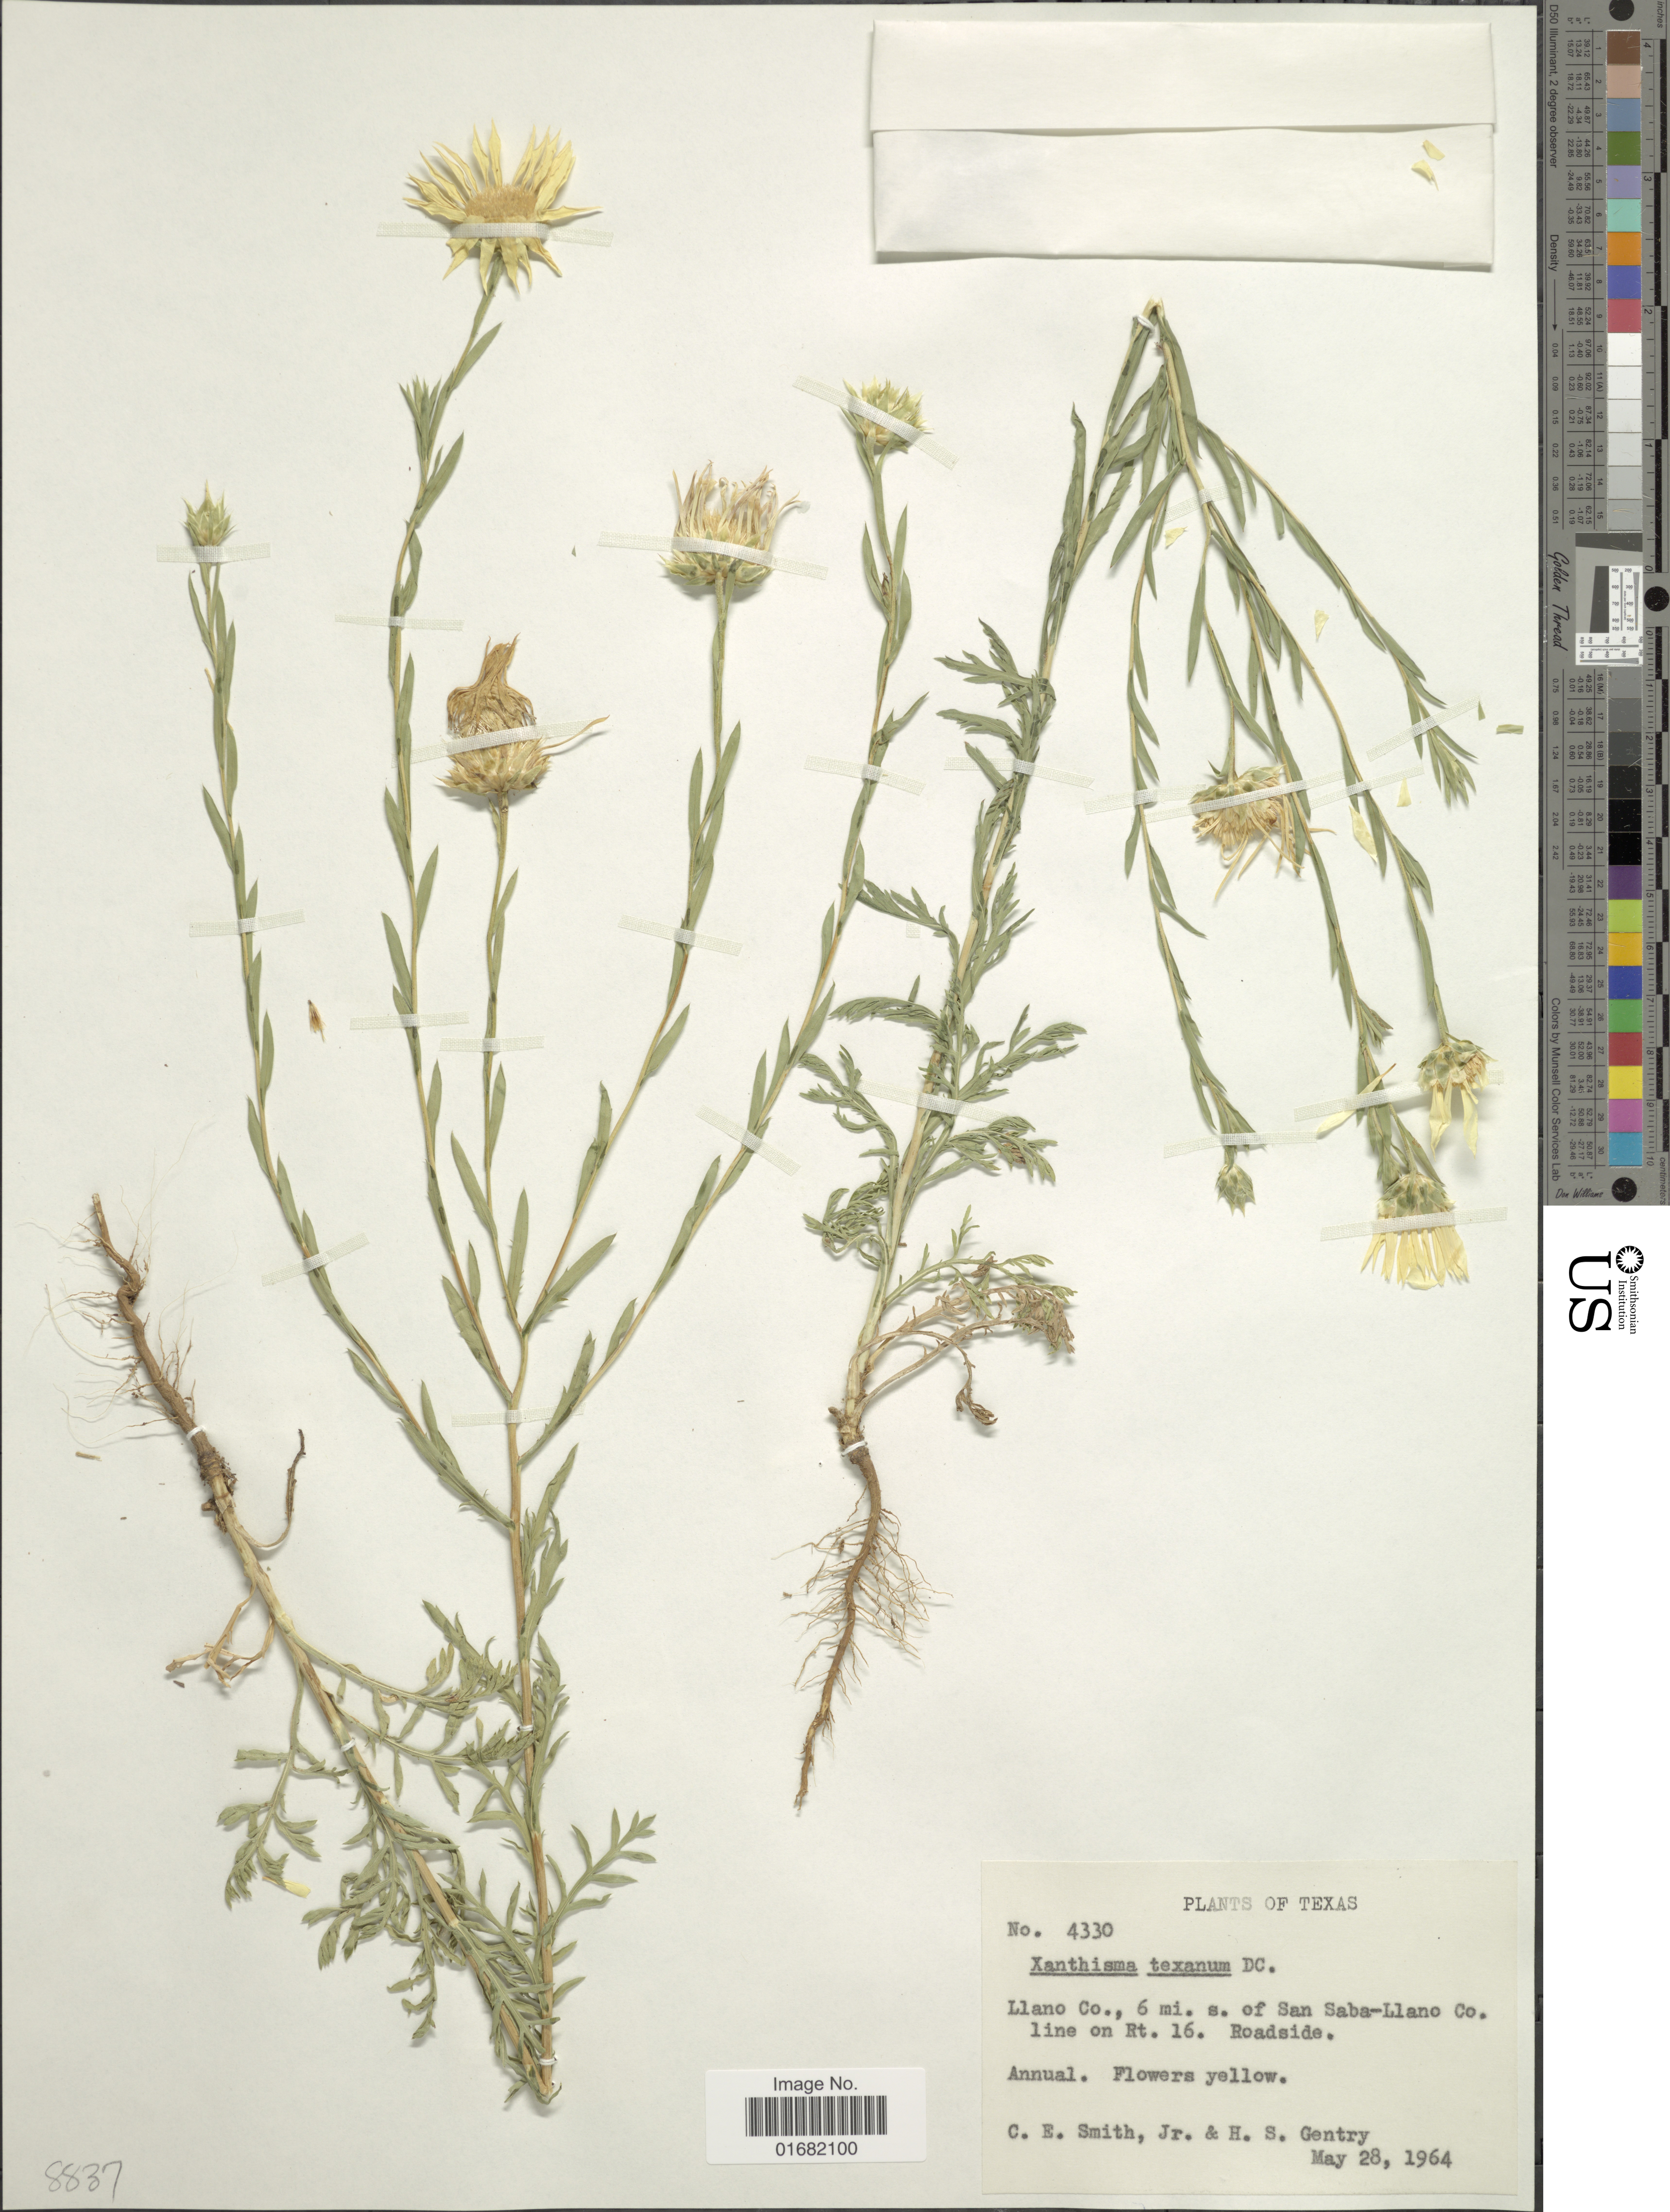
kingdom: Plantae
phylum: Tracheophyta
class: Magnoliopsida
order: Asterales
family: Asteraceae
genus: Xanthisma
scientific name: Xanthisma texanum subsp. texanum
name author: DC.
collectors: C. E. Smith Jr. & H. S. Gentry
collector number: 4330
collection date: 1964-05-28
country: United States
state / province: Texas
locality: Llano Co., 6 mi. s. of San Saba-Llano Co. line on Rt. 16